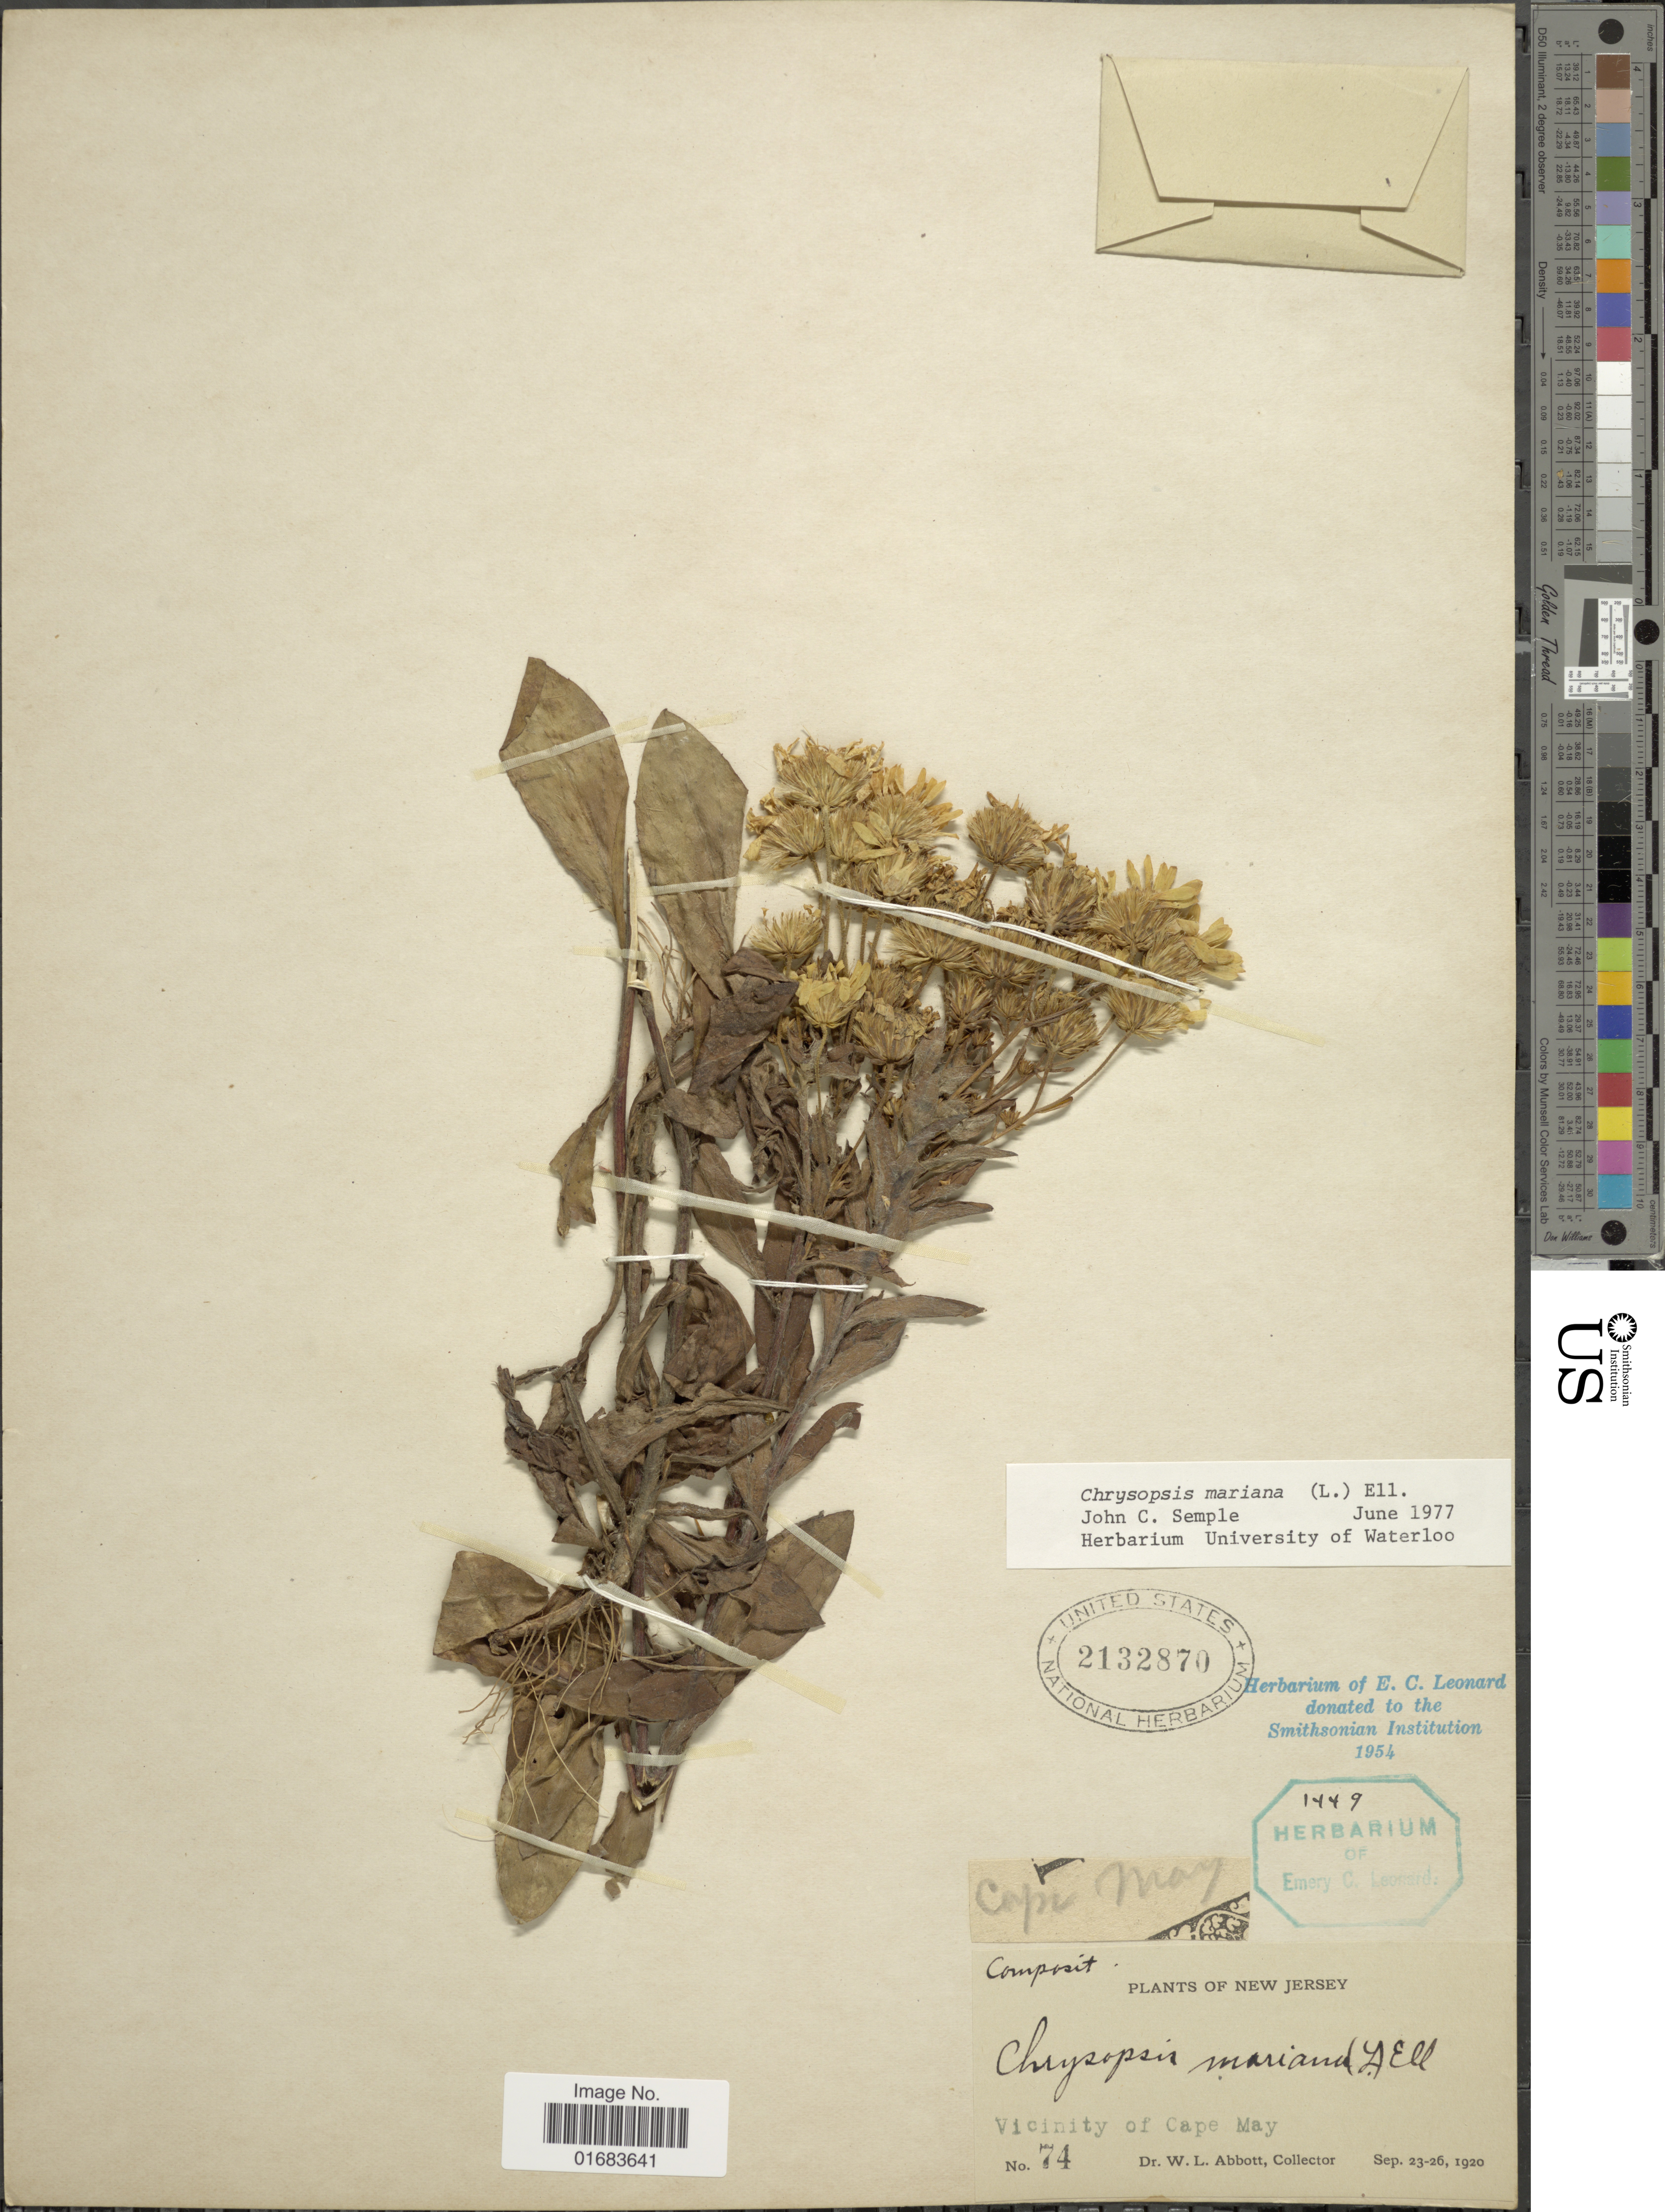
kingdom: Plantae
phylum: Tracheophyta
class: Magnoliopsida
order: Asterales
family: Asteraceae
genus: Chrysopsis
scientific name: Chrysopsis mariana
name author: (L.) Elliott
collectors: W. L. Abbott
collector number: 74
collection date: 1920-09-23/1920-09-26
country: United States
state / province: New Jersey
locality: Vicinity of Cap May.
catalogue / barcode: US 2132870